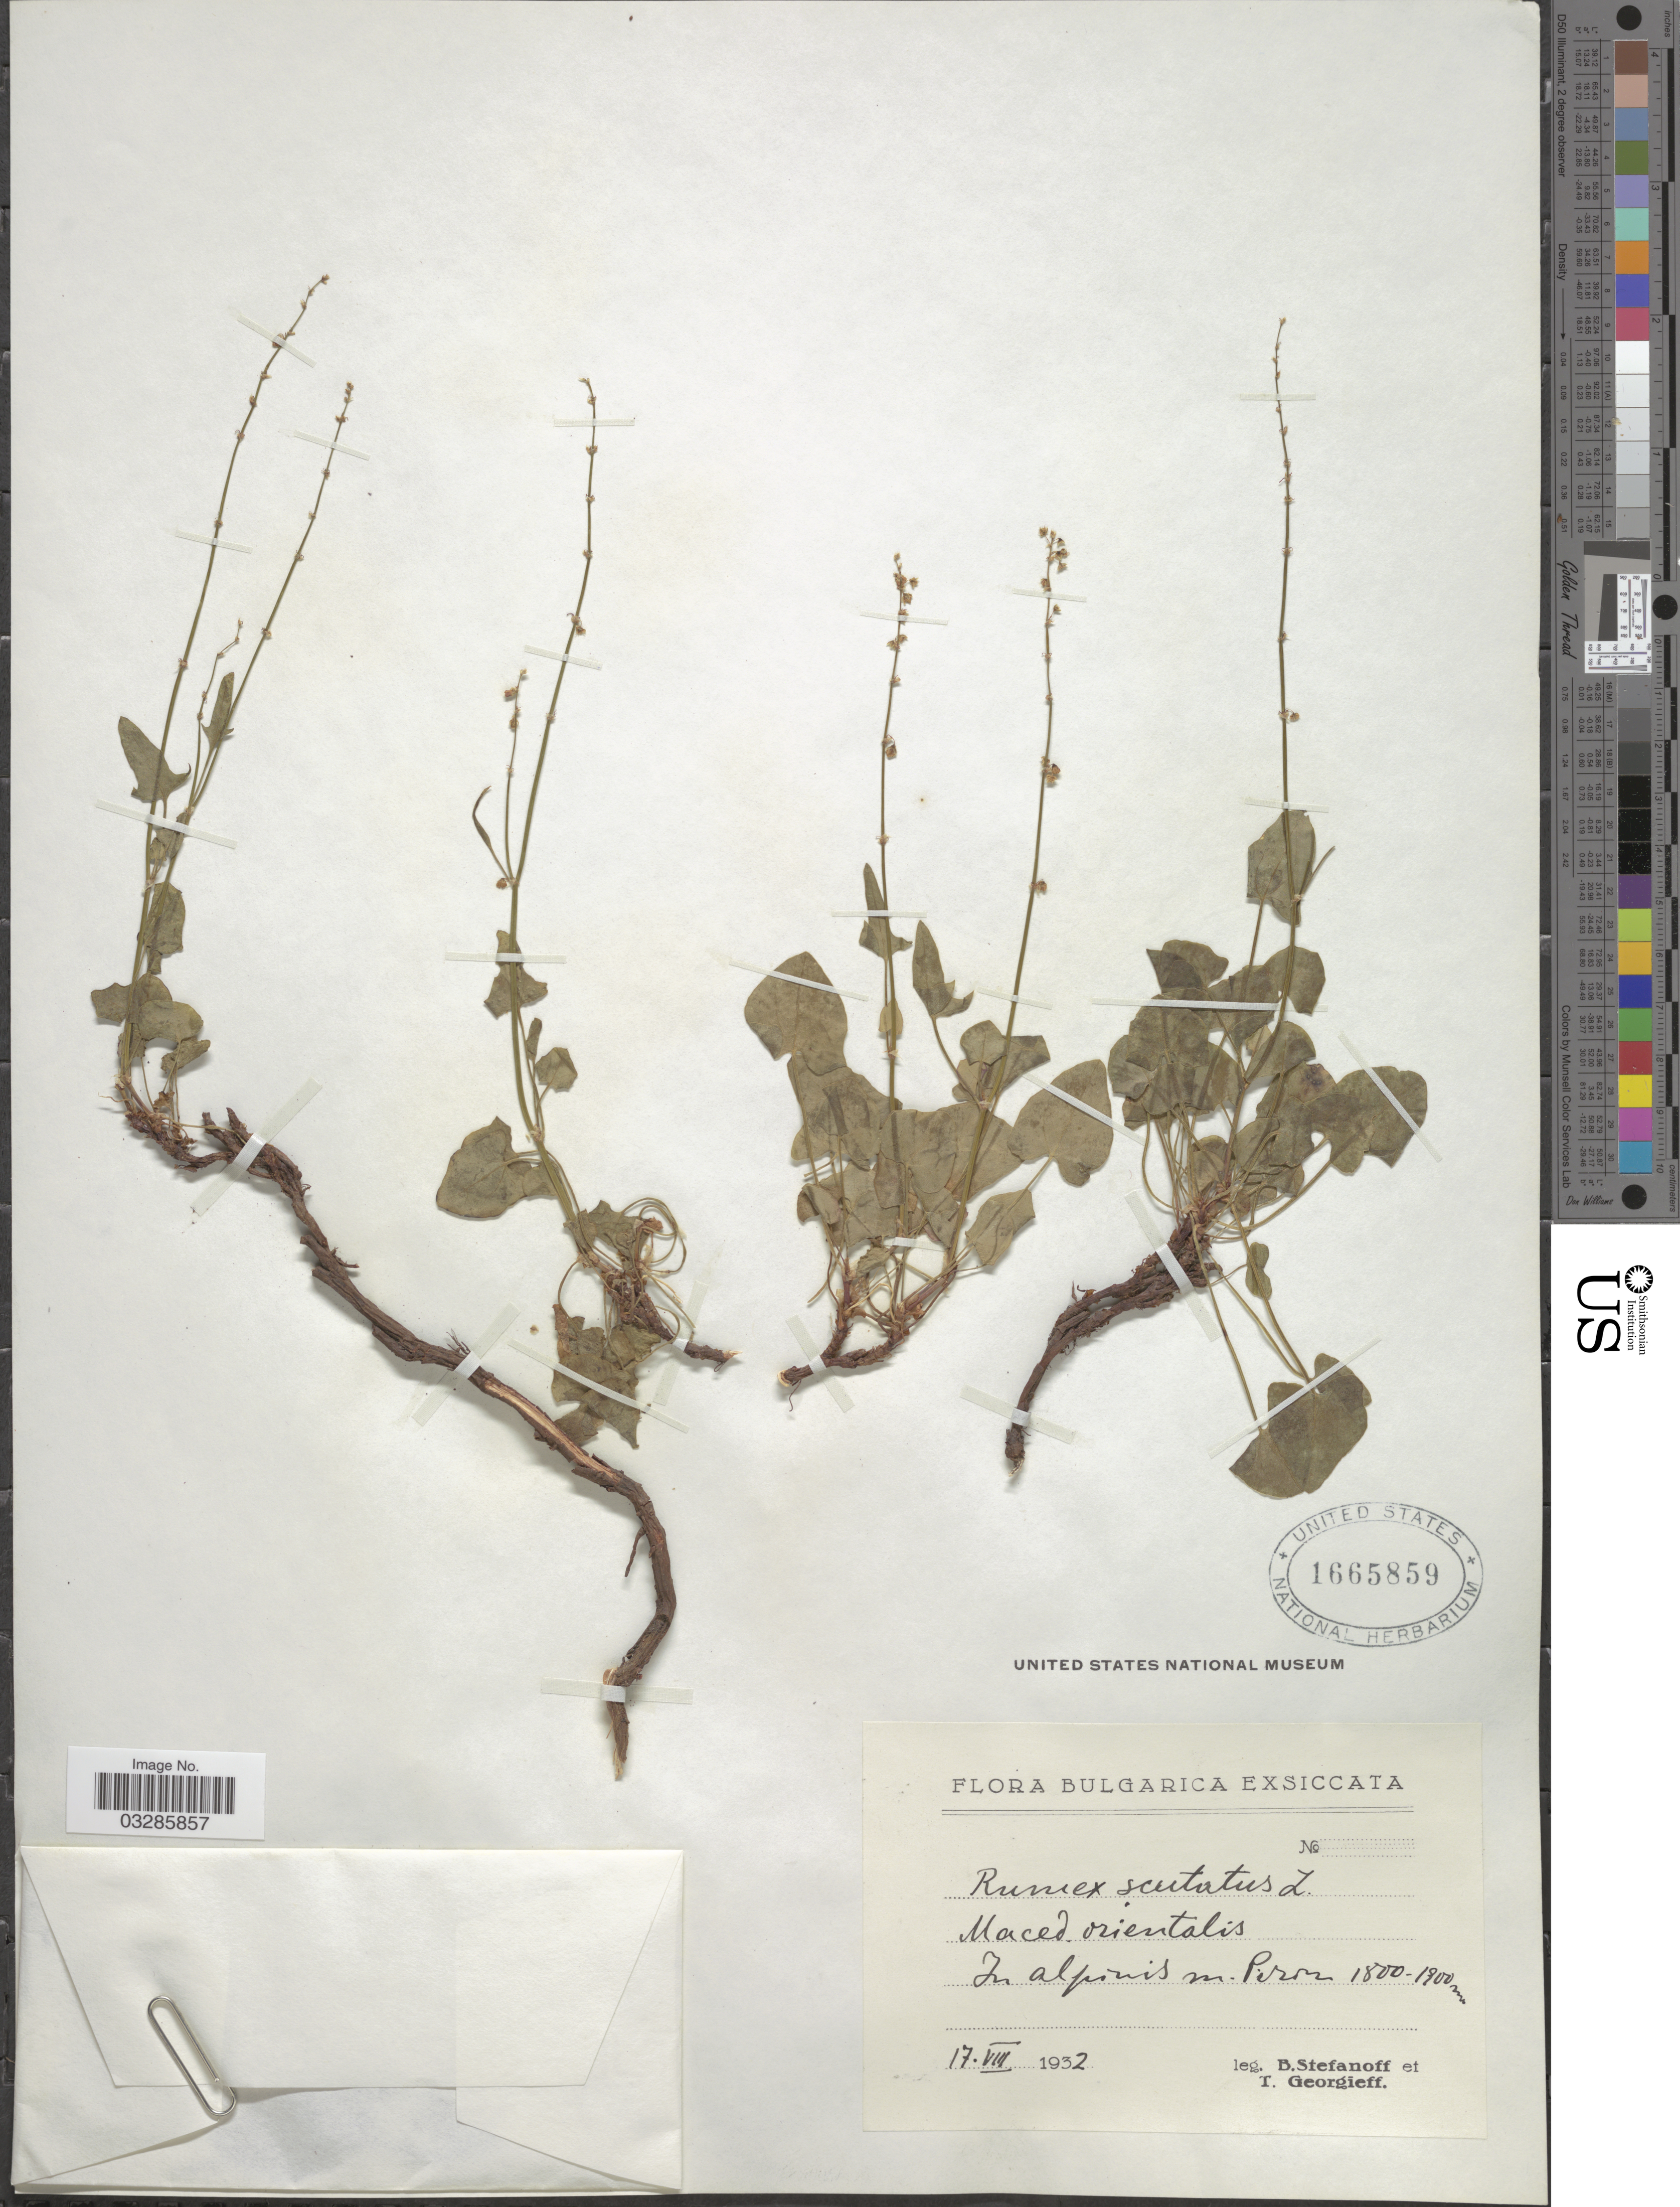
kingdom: Plantae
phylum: Tracheophyta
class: Magnoliopsida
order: Caryophyllales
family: Polygonaceae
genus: Rumex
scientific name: Rumex scutatus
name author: L.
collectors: B. Stefanoff & T. Georgieff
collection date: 1932-08-17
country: Bulgaria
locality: Bulgarica, Maced. orientalis, In alpinis [interpreted] m. [interpreted] Piron [interpreted].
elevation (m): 1800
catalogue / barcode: US 1665859